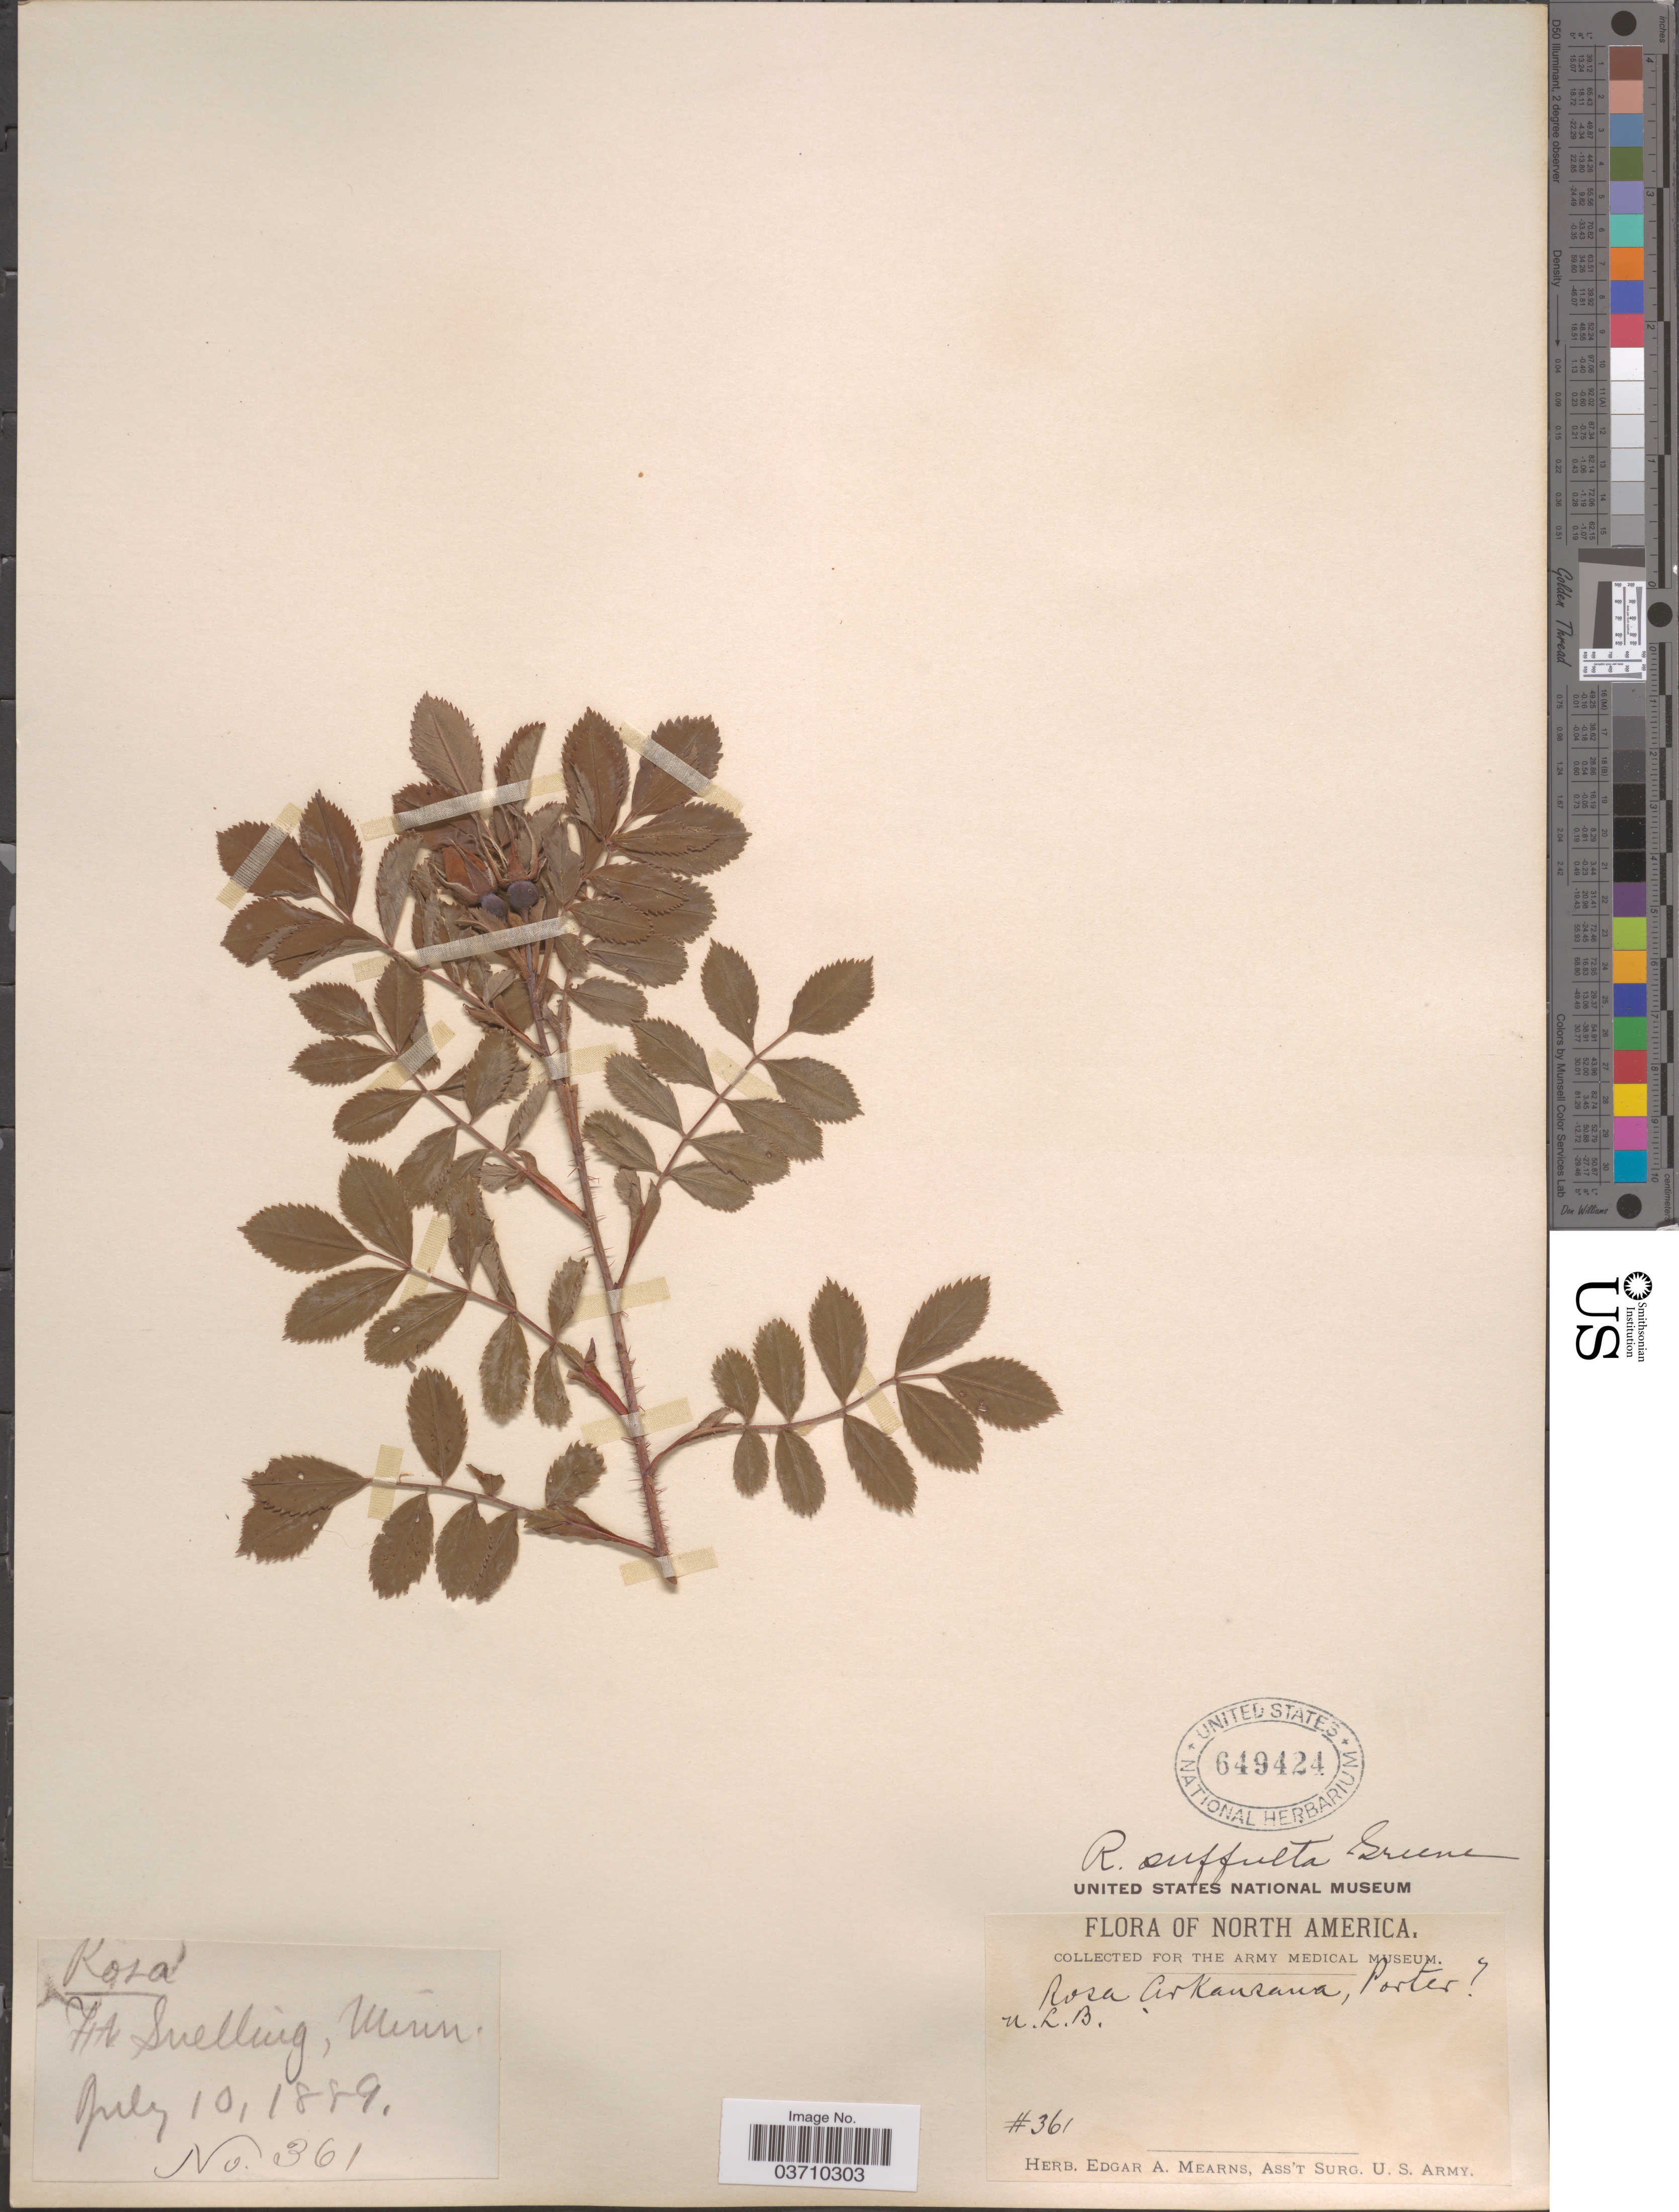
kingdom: Plantae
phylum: Tracheophyta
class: Magnoliopsida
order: Rosales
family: Rosaceae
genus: Rosa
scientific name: Rosa arkansana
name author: Porter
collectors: ex herb. Edgar A. Mearns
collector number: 361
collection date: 1889-07-10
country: United States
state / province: Minnesota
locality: Ft Snelling.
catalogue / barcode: US 649424